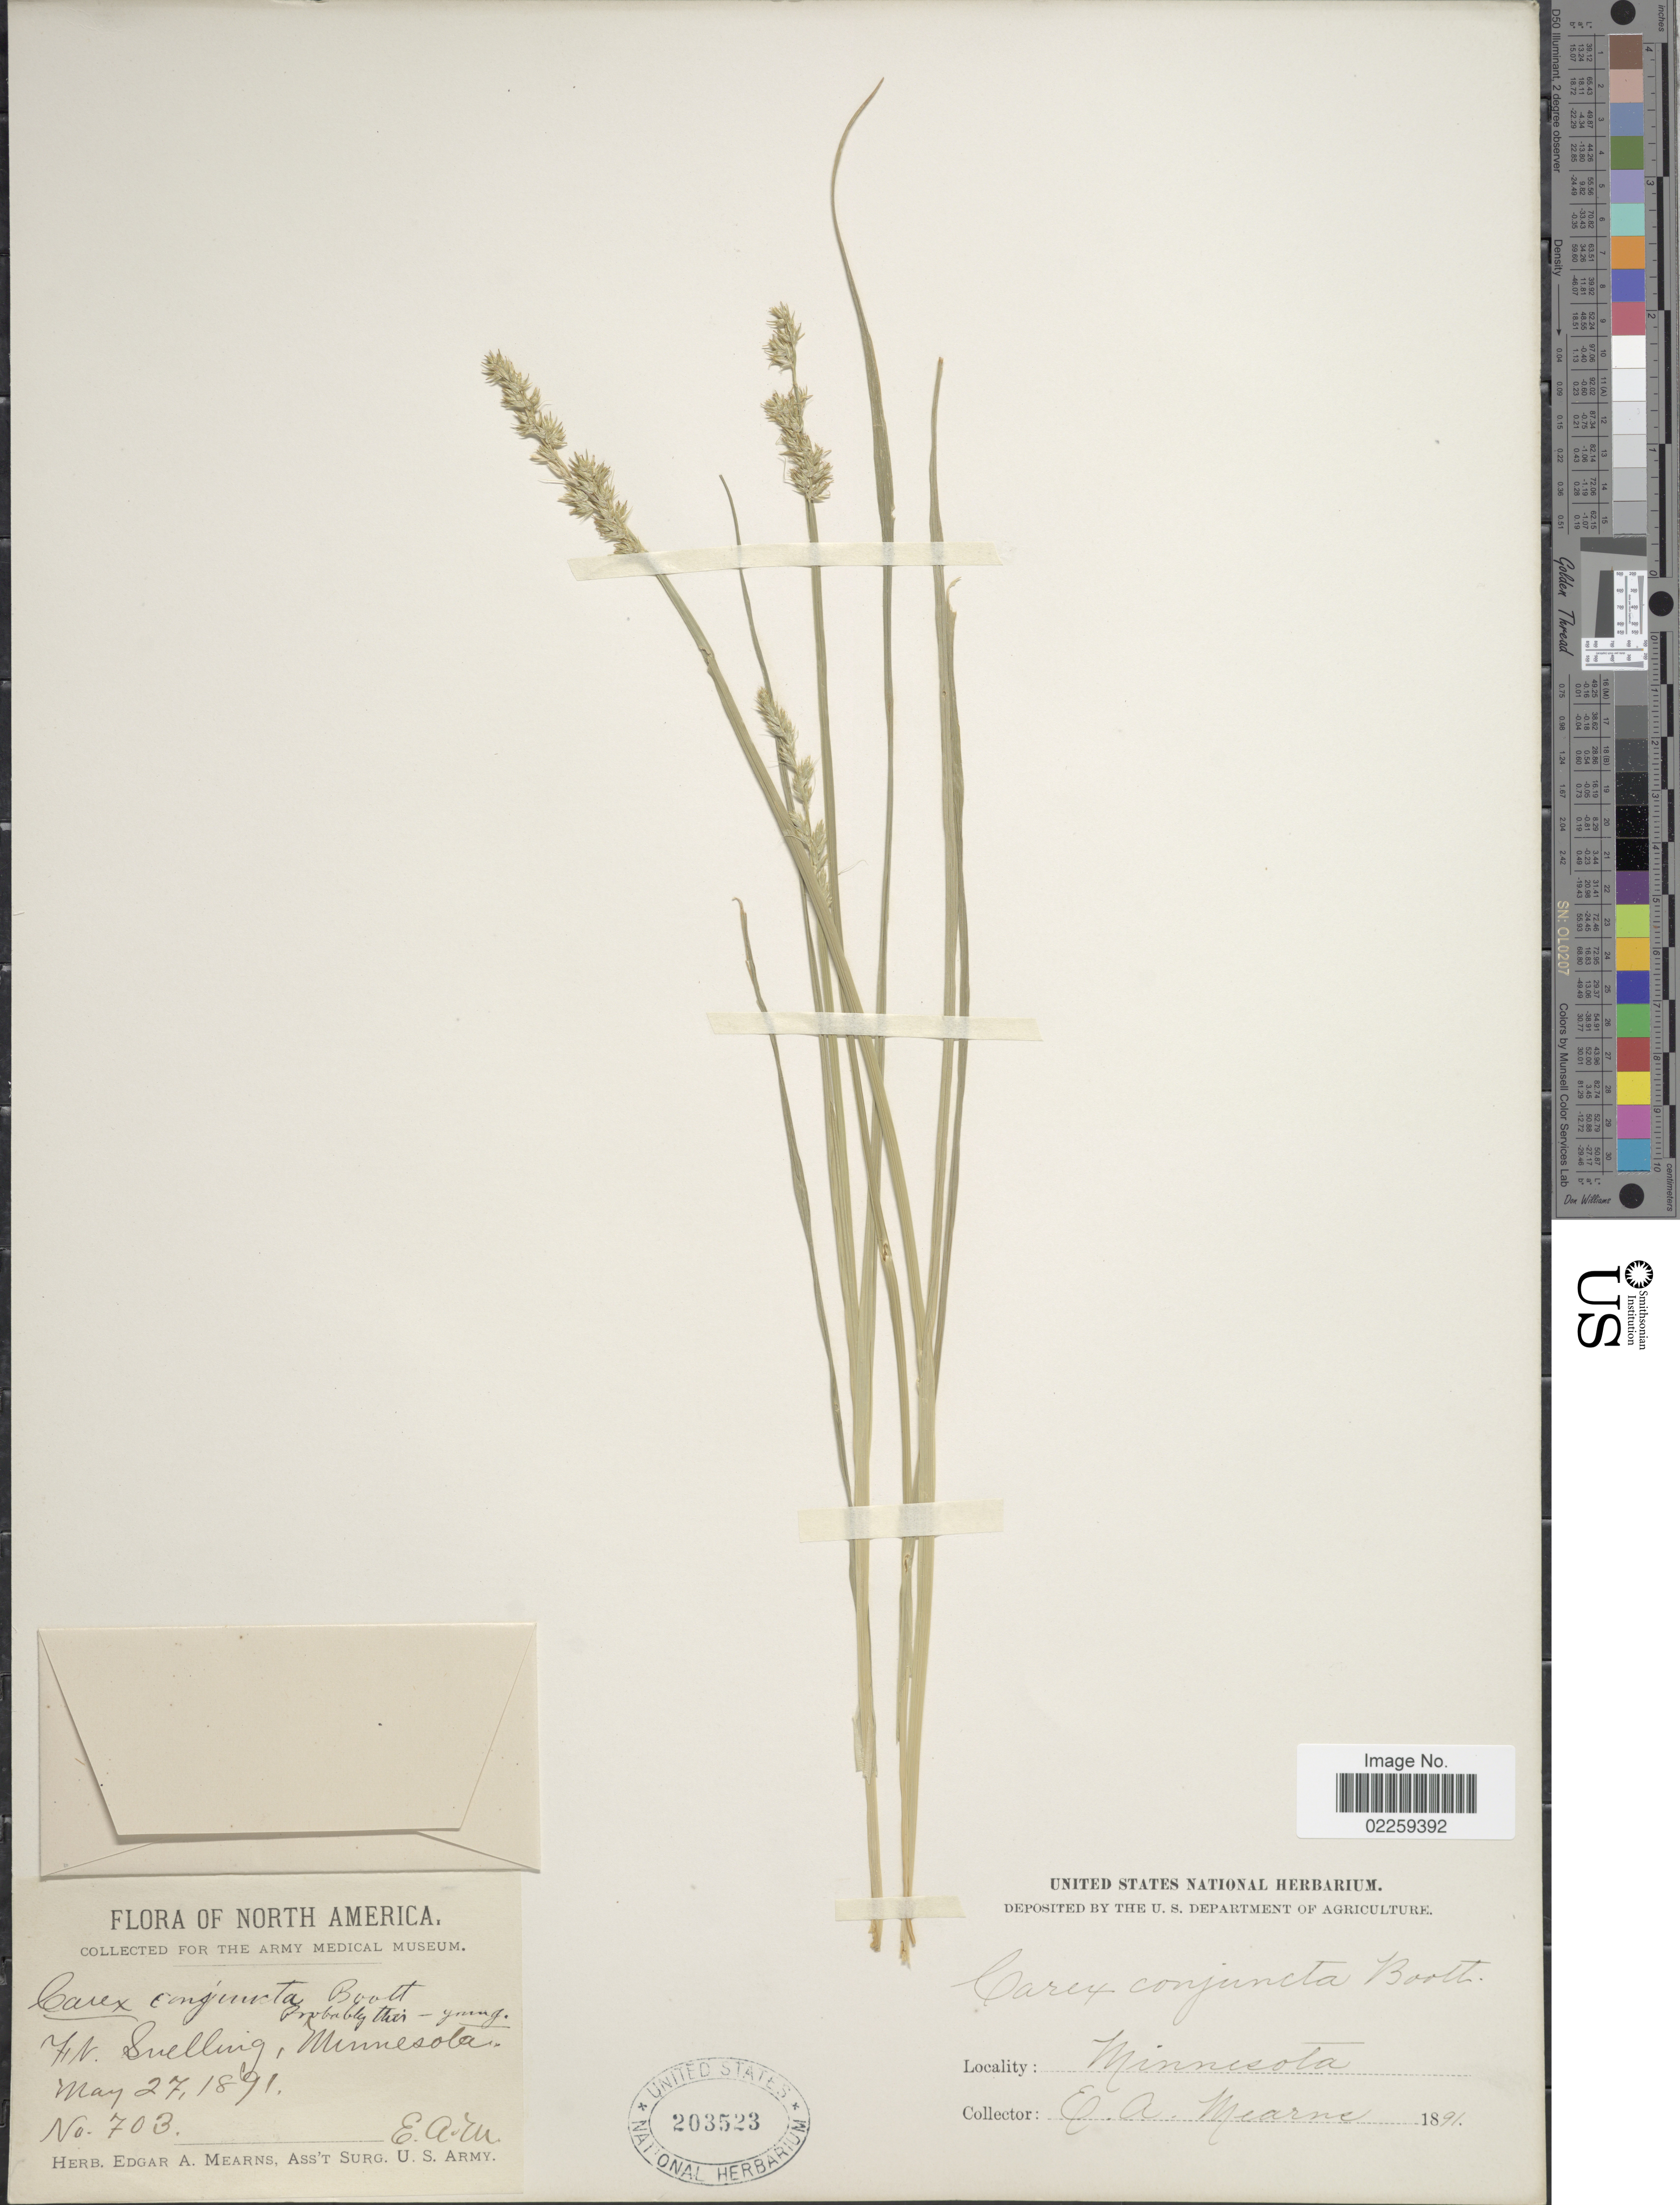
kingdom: Plantae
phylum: Tracheophyta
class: Liliopsida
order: Poales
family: Cyperaceae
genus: Carex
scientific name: Carex conjuncta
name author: Boott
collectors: E. A. Mearns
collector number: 703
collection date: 1891-05-27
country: United States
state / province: Minnesota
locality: Ft. Snelling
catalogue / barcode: US 203523